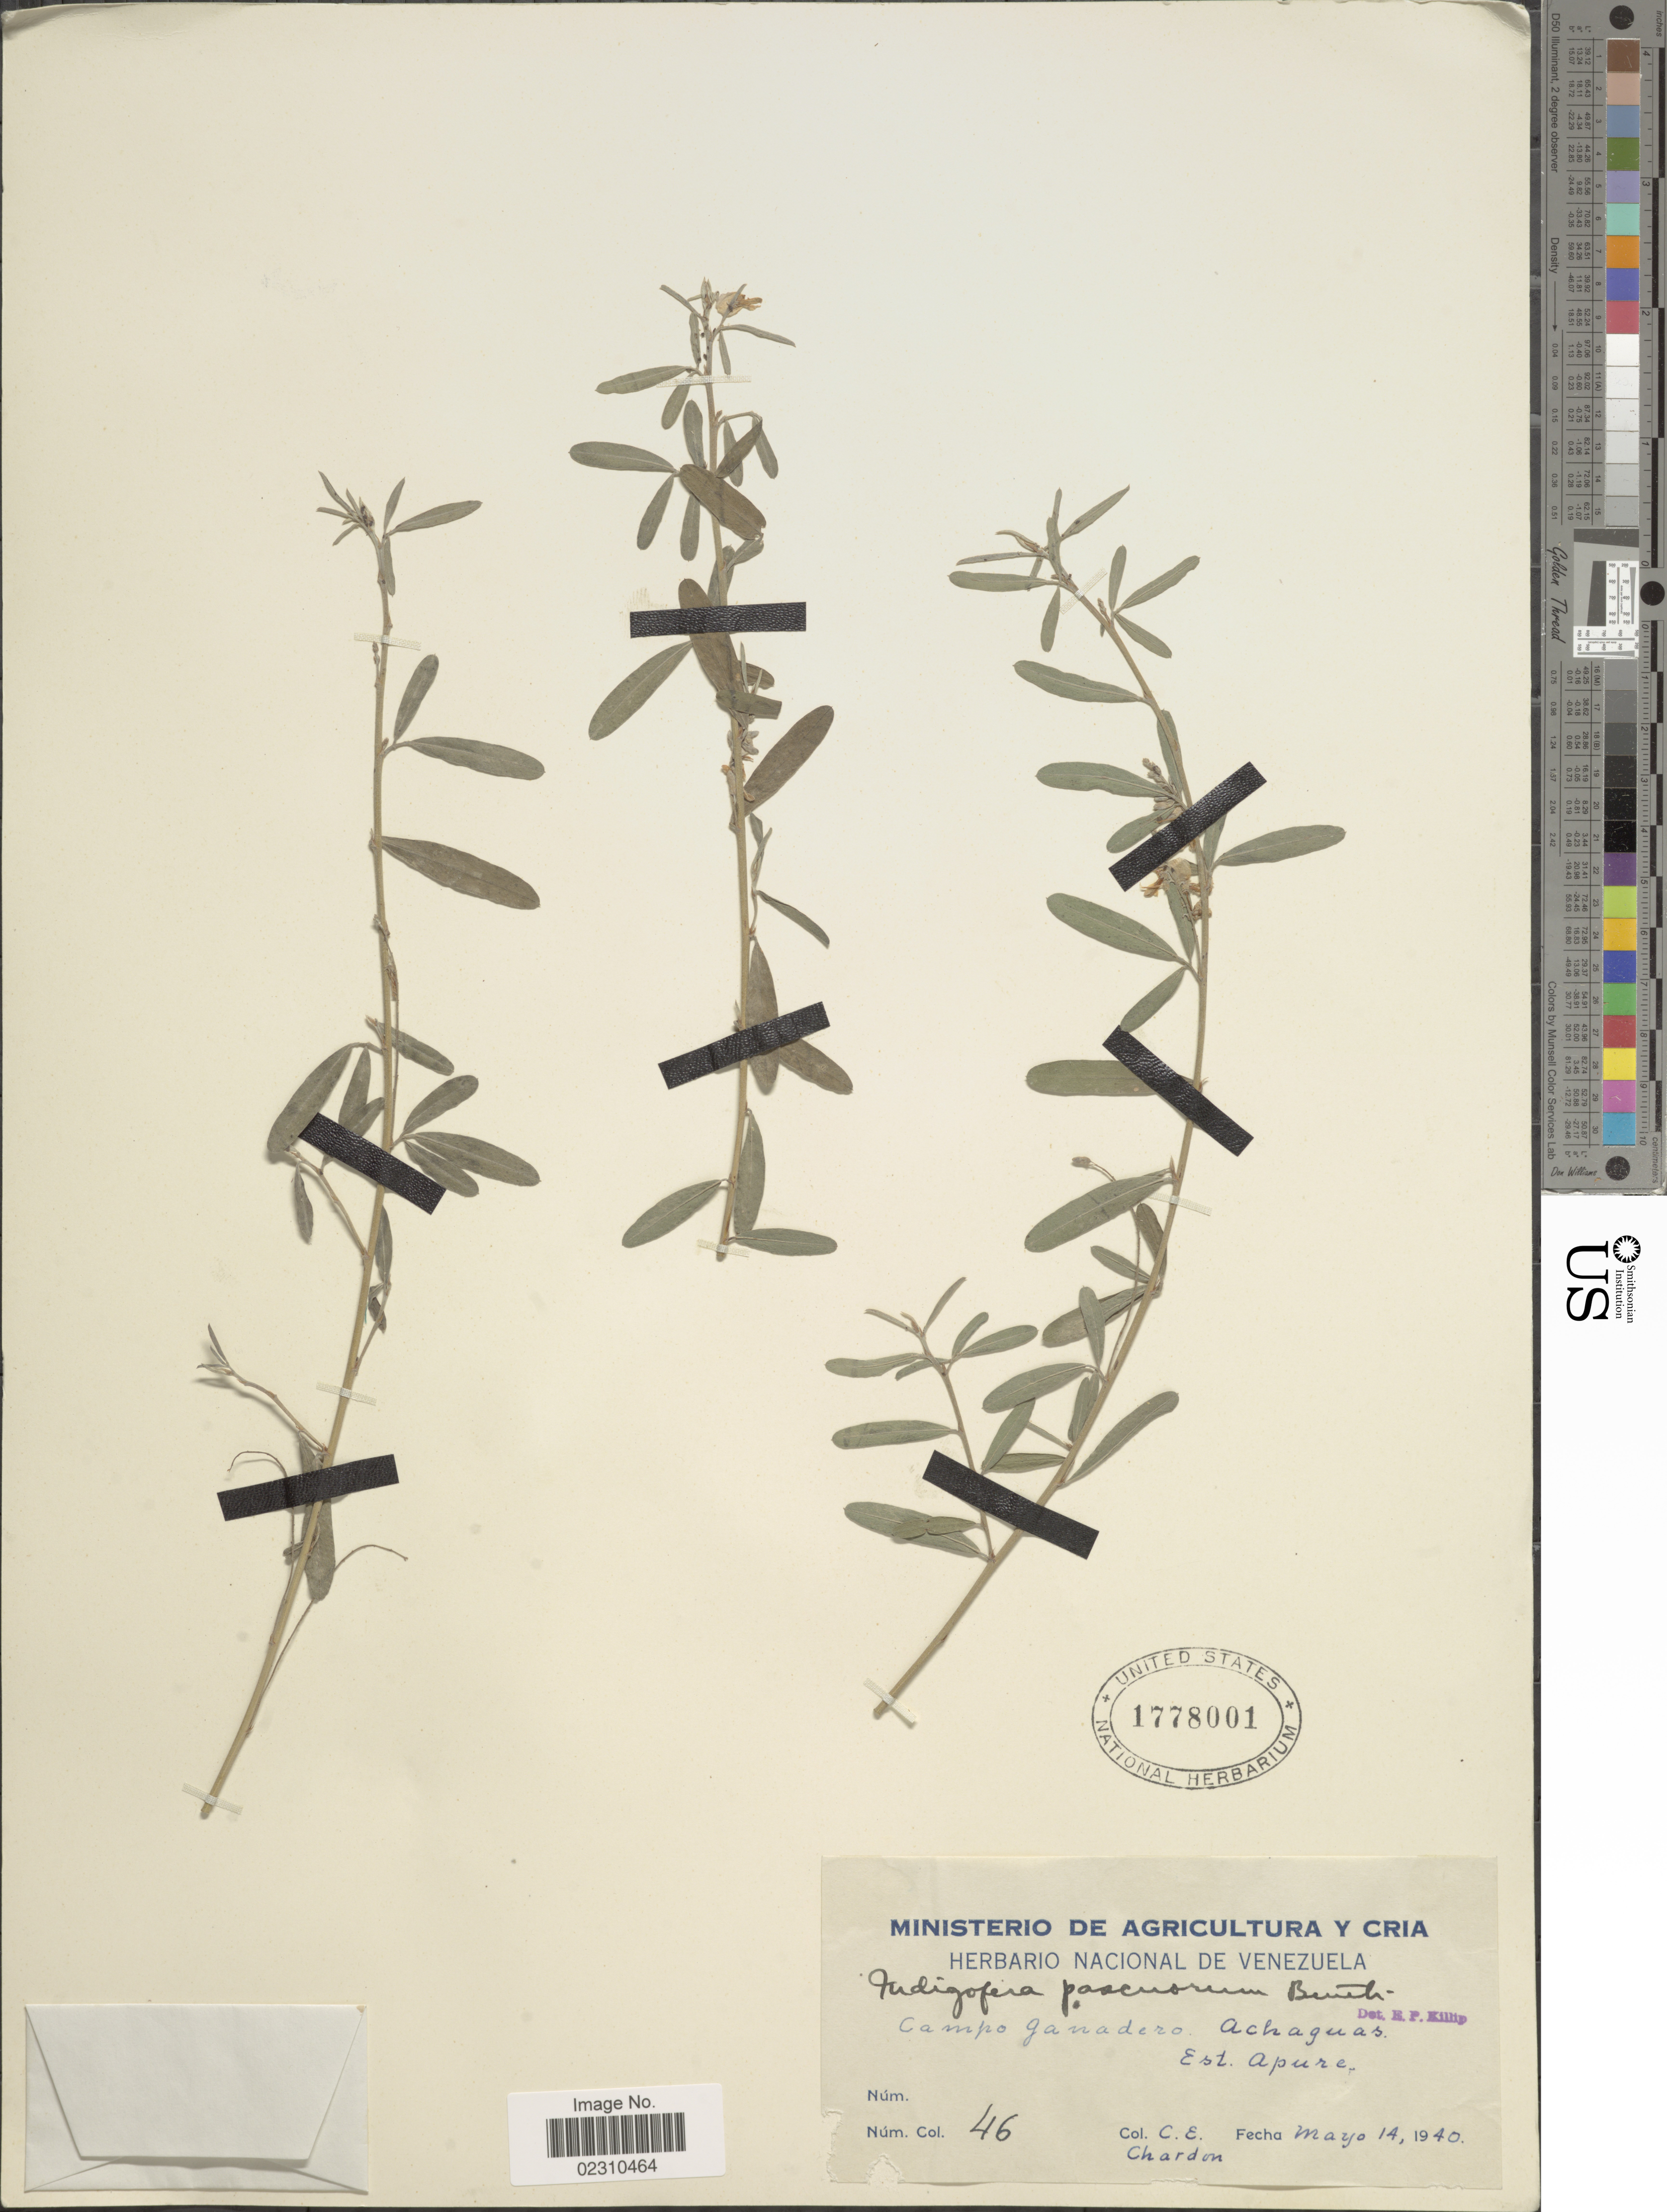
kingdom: Plantae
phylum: Tracheophyta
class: Magnoliopsida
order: Fabales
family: Fabaceae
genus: Indigofera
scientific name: Indigofera pascuorum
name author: Benth.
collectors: C. E. Chardón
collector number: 46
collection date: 1940-05-14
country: Venezuela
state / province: Apure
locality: Est. Apure.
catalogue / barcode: US 1778001